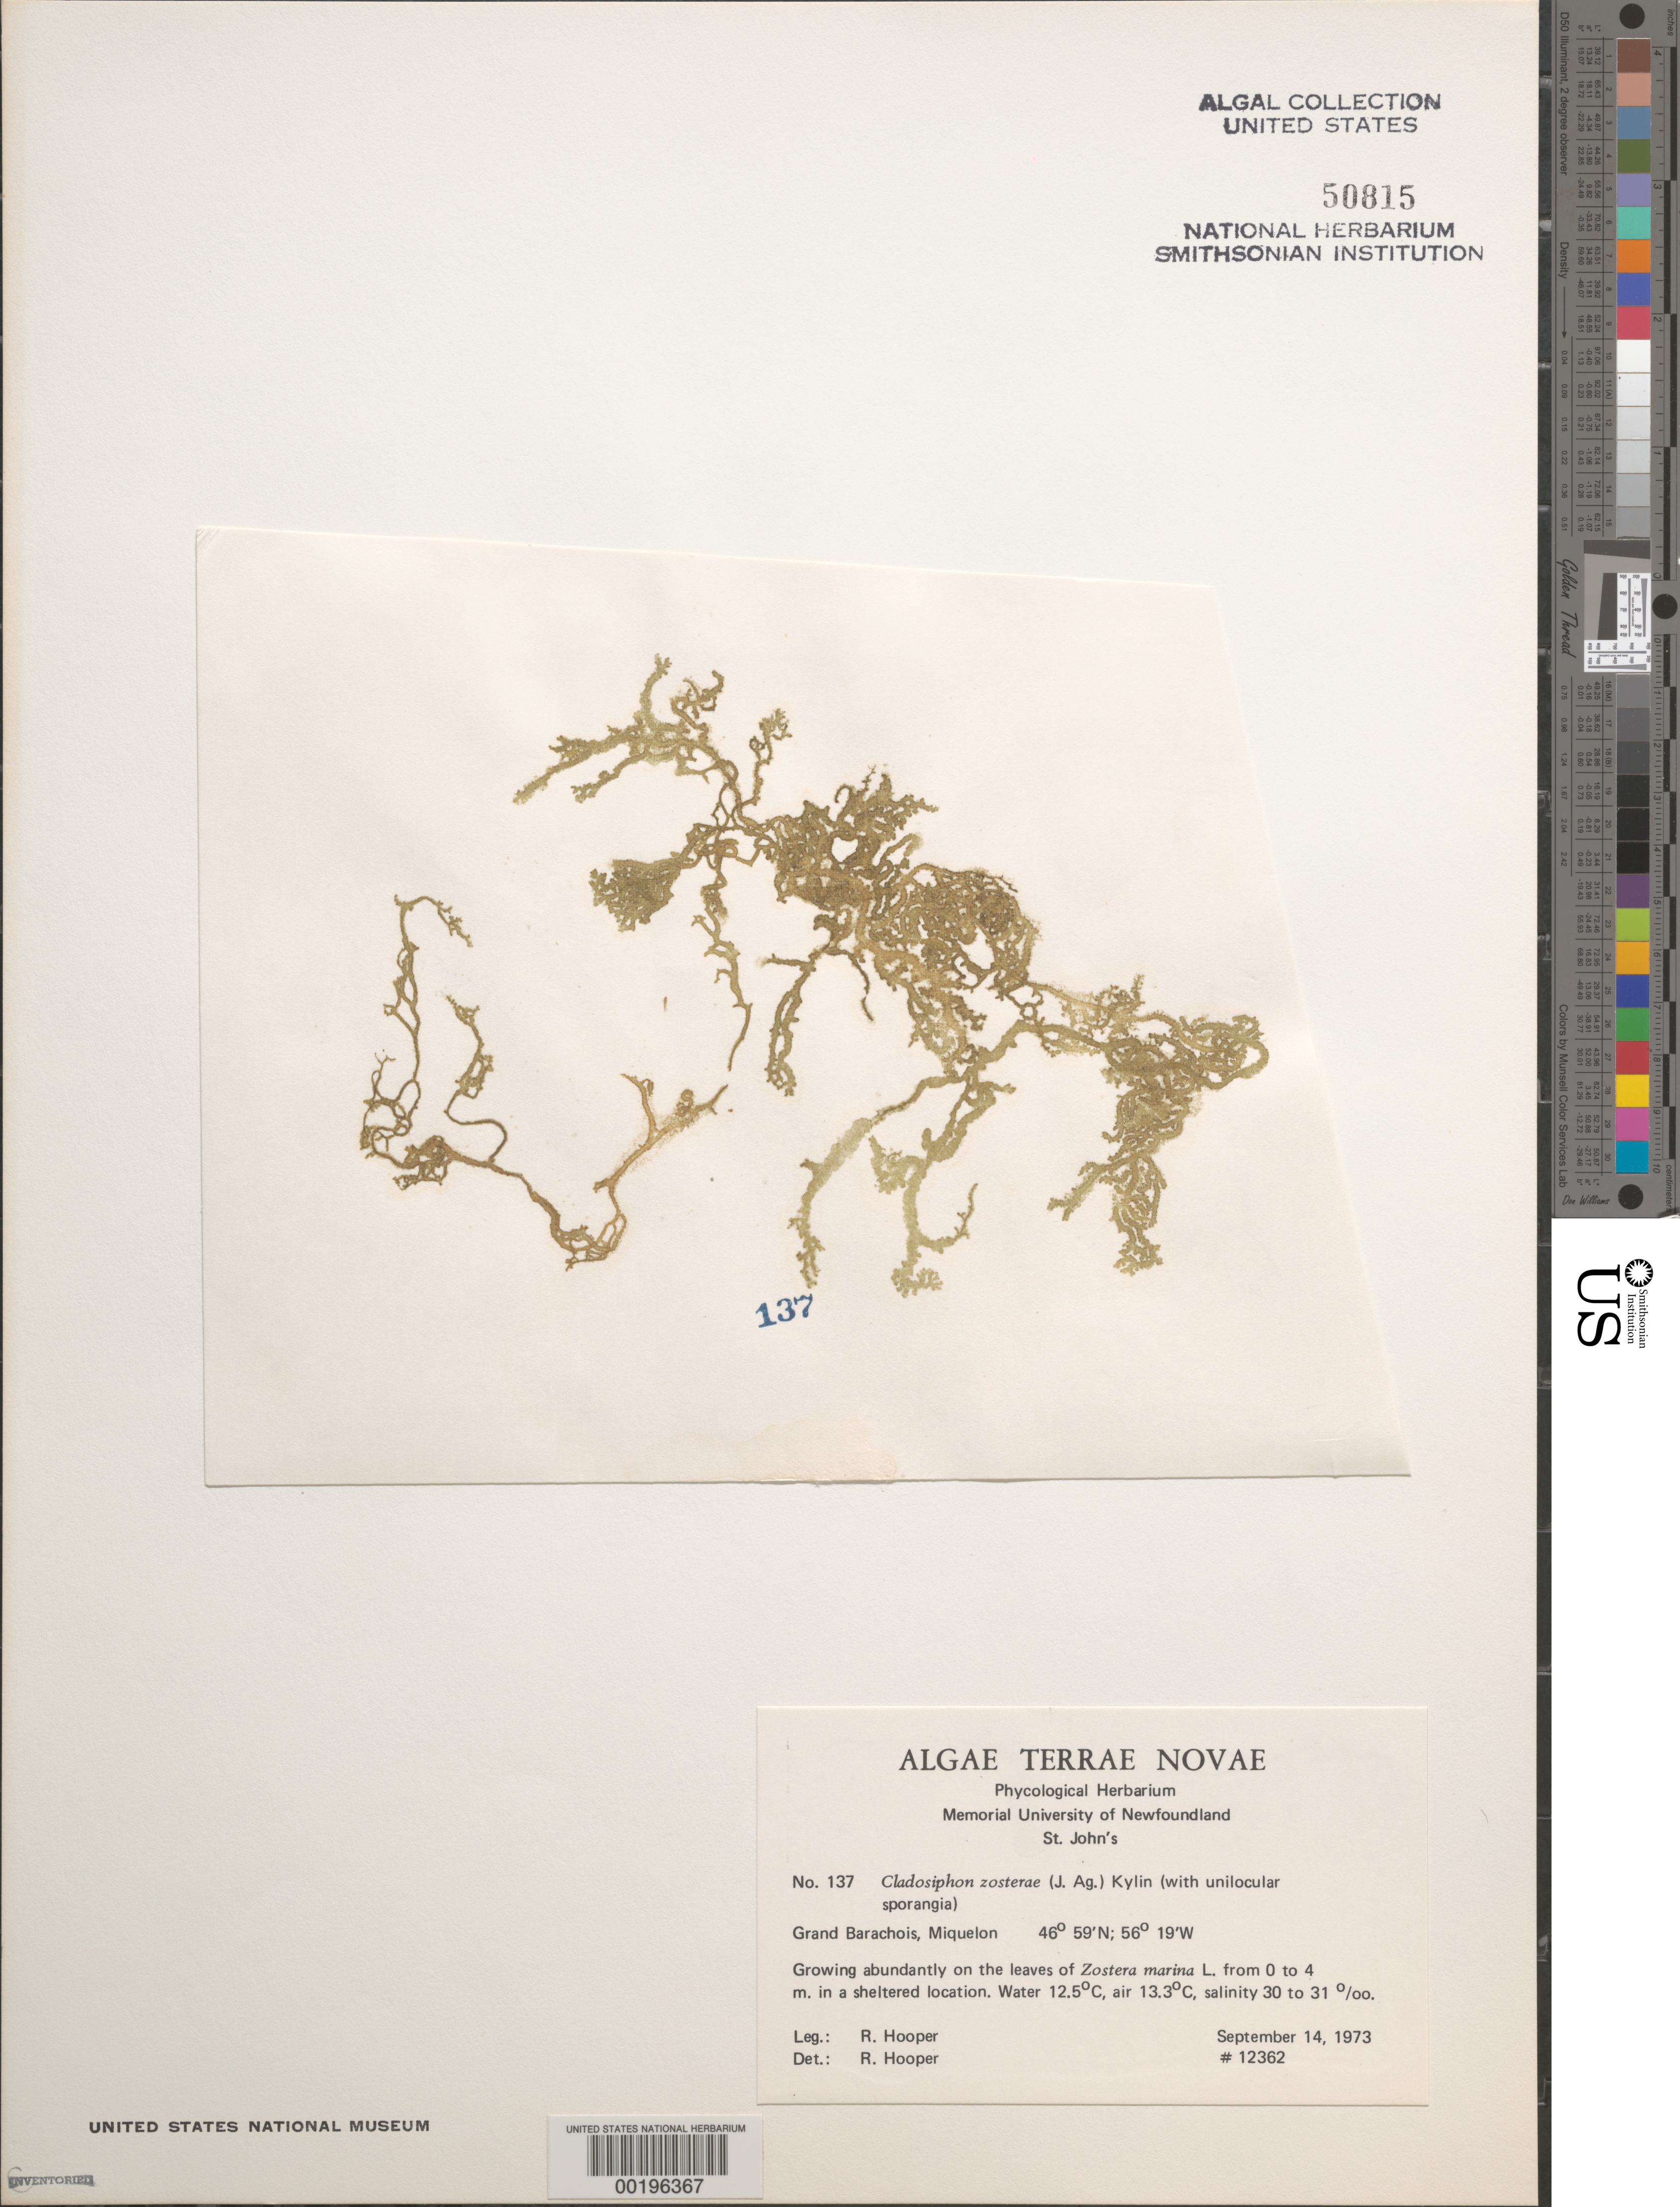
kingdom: Chromista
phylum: Ochrophyta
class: Phaeophyceae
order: Ectocarpales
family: Chordariaceae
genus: Cladosiphon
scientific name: Cladosiphon zosterae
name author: (J. Agardh) Kylin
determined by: Hooper, R. G.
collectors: R. G. Hooper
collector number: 12362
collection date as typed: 14 Sep 1973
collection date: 1973-09-14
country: St. Pierre et Miquelon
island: Miquelon Island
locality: Grand Barachois, off Newfoundland, Canada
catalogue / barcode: US 50815